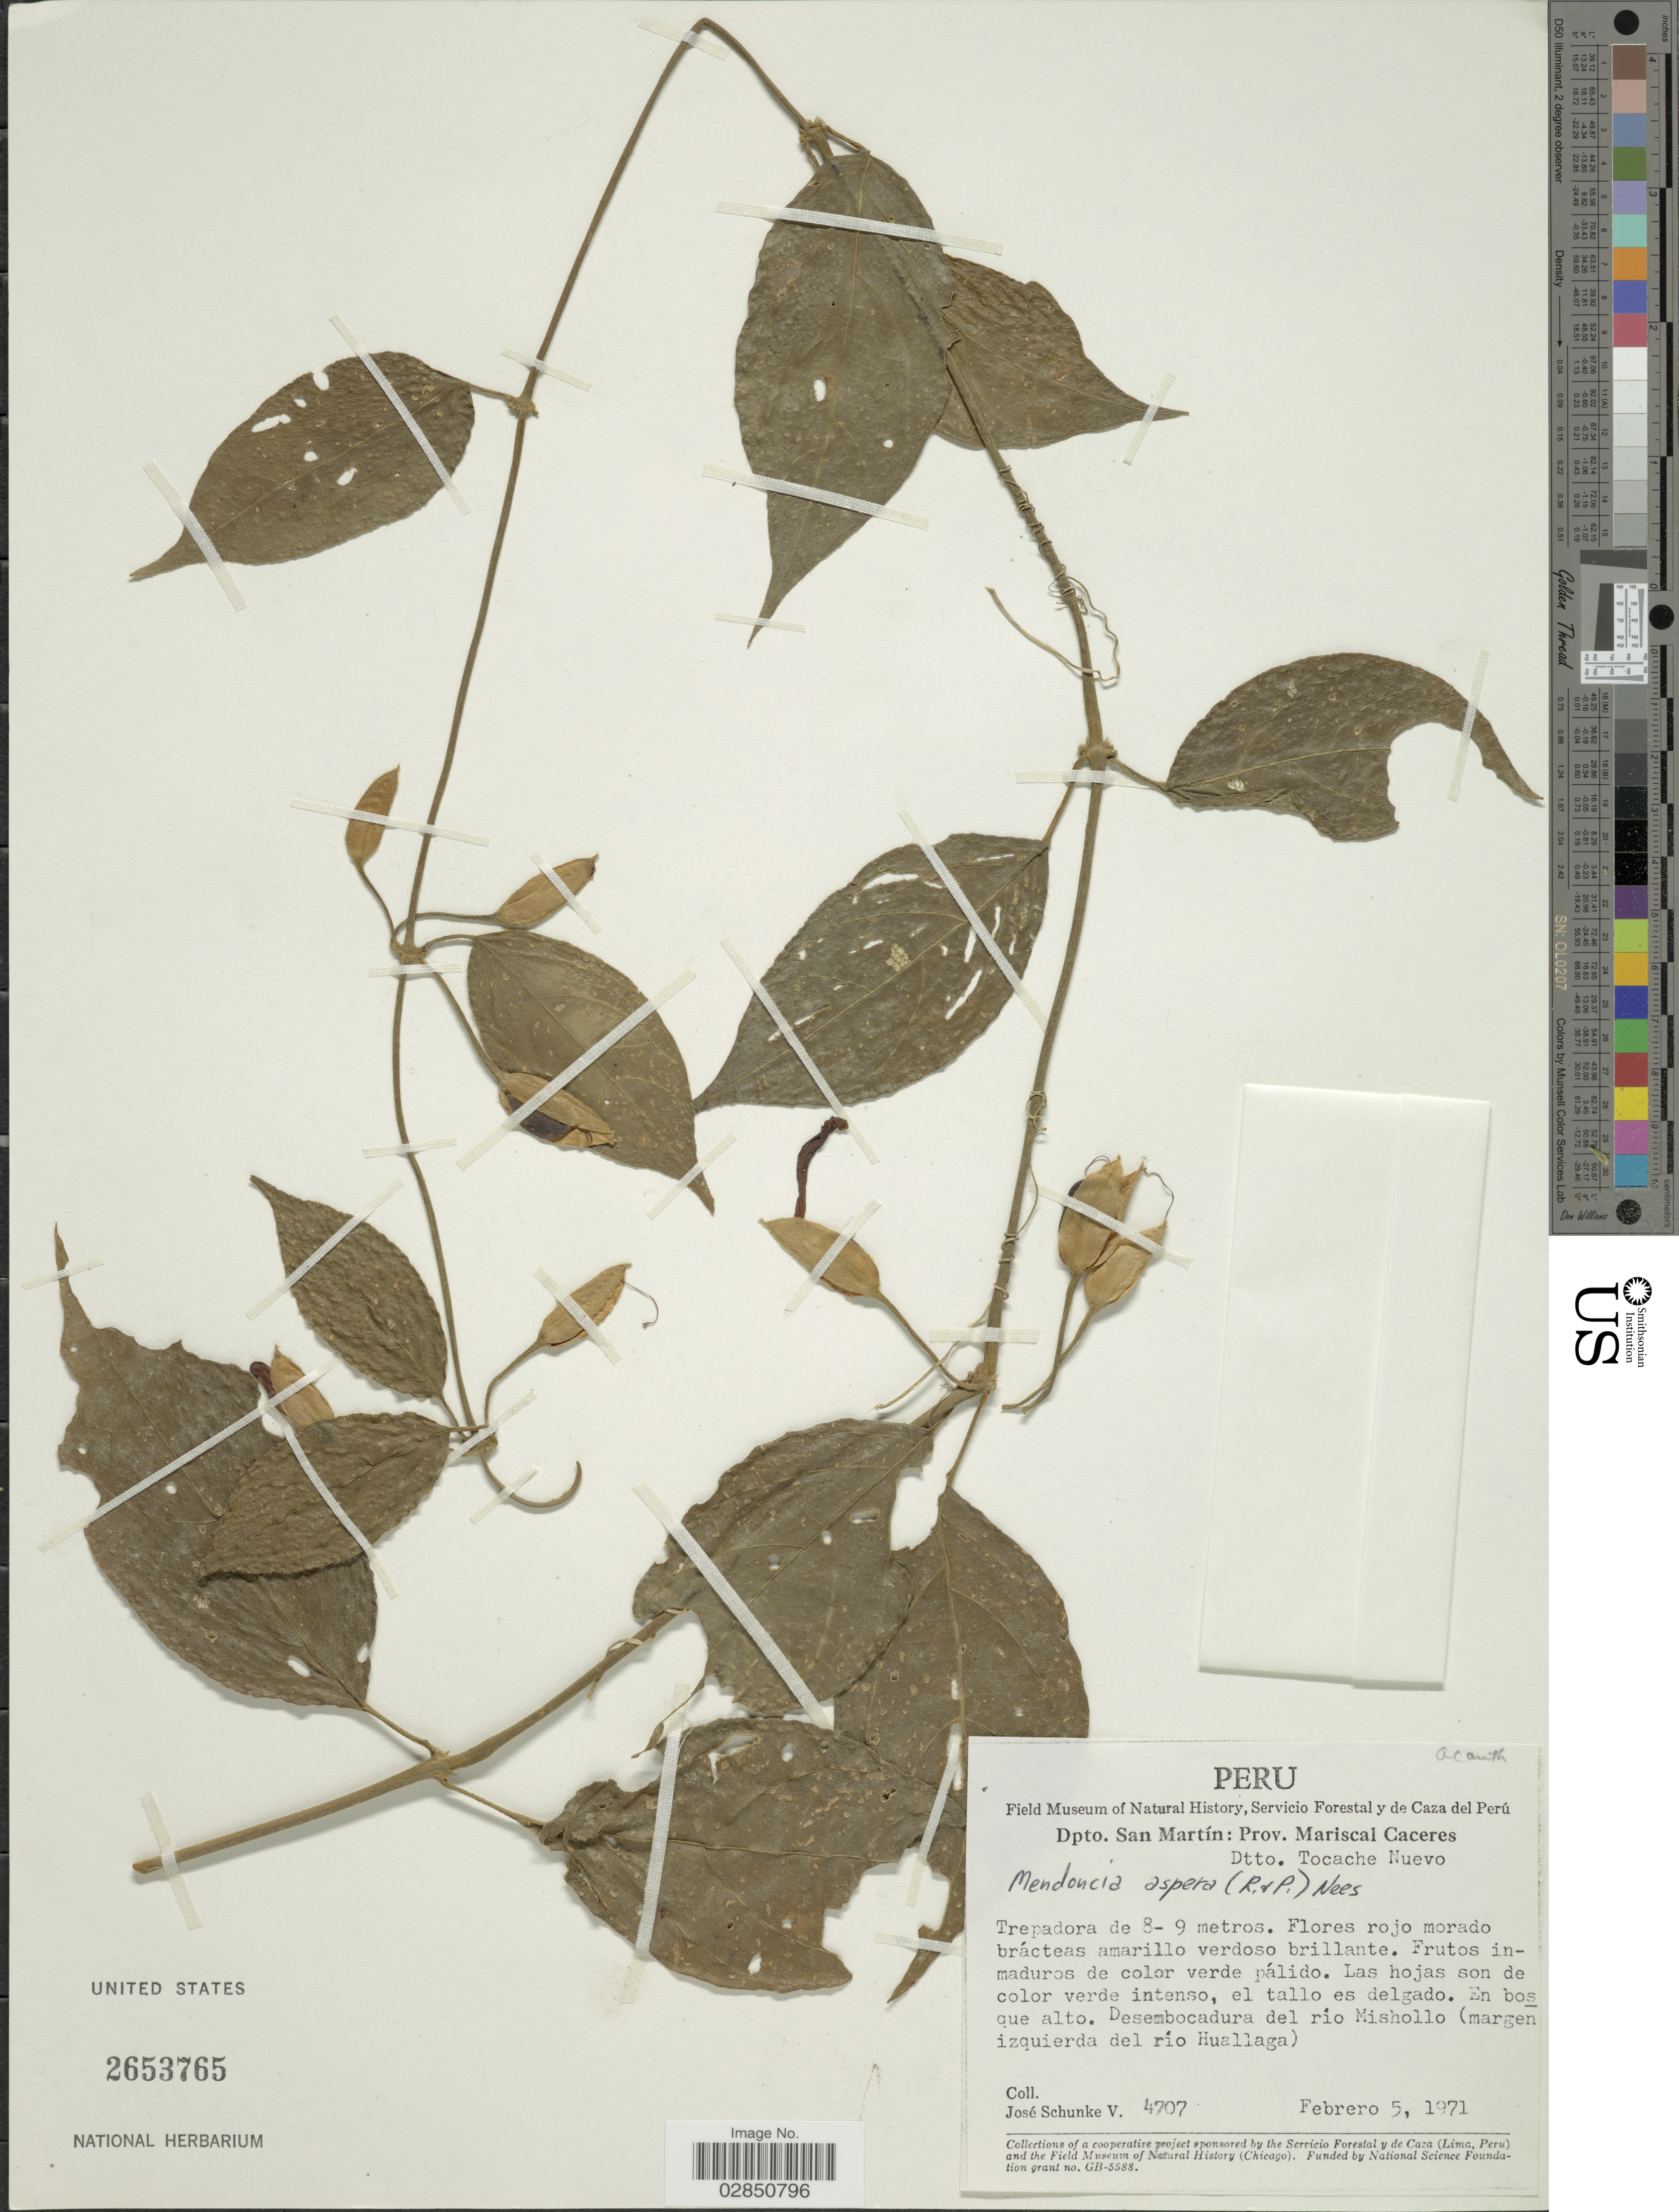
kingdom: Plantae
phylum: Tracheophyta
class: Magnoliopsida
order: Lamiales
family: Acanthaceae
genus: Mendoncia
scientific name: Mendoncia aspera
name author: (Ruiz & Pav.) Nees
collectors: J. Schunke Vigo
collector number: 4707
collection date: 1971-02-05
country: Peru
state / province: San Martín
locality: Dpto. San Martín: Prov. Mariscal Caceres.Dtto. Tocache Nuevo. Desembocadura del río Mishollo (margen izquierda del rio Huallaga).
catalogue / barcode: US 2653765